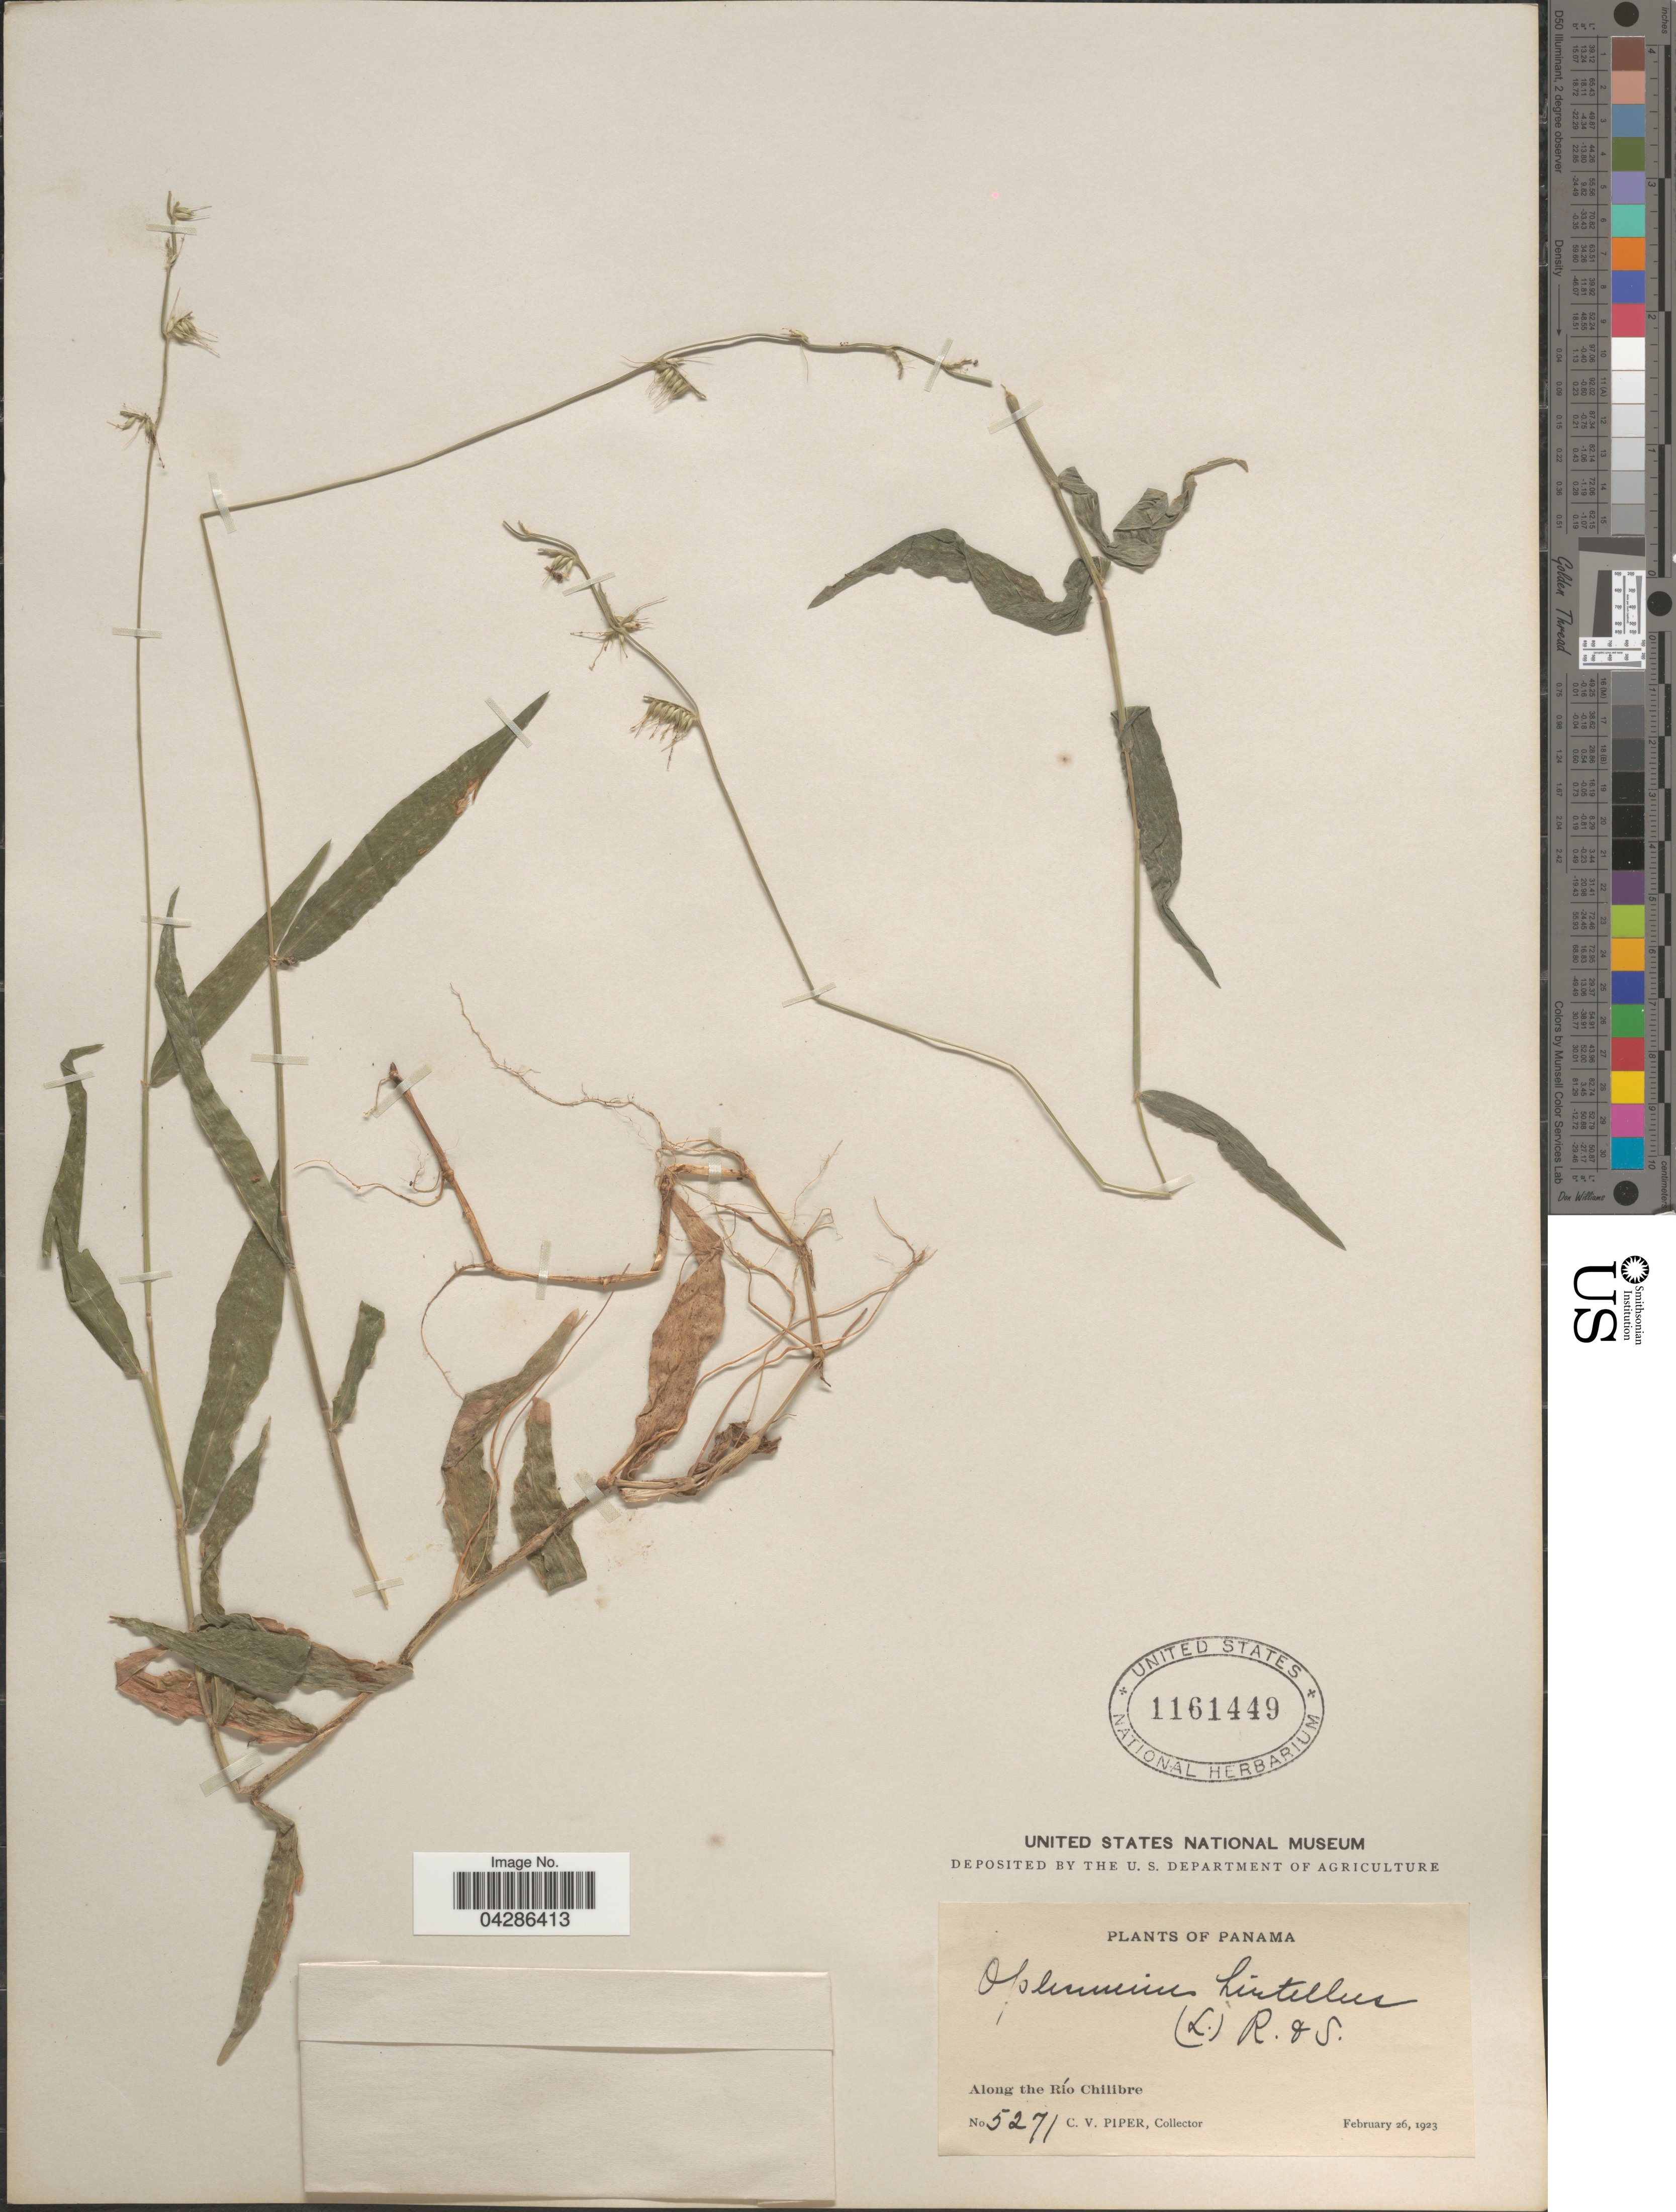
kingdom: Plantae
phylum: Tracheophyta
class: Liliopsida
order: Poales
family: Poaceae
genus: Oplismenus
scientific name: Oplismenus hirtellus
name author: (L.) P. Beauv.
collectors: C. V. Piper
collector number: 5271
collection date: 1923-02-26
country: Panama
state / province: Panamá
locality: Along the Río Chilibre.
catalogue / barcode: US 1161449